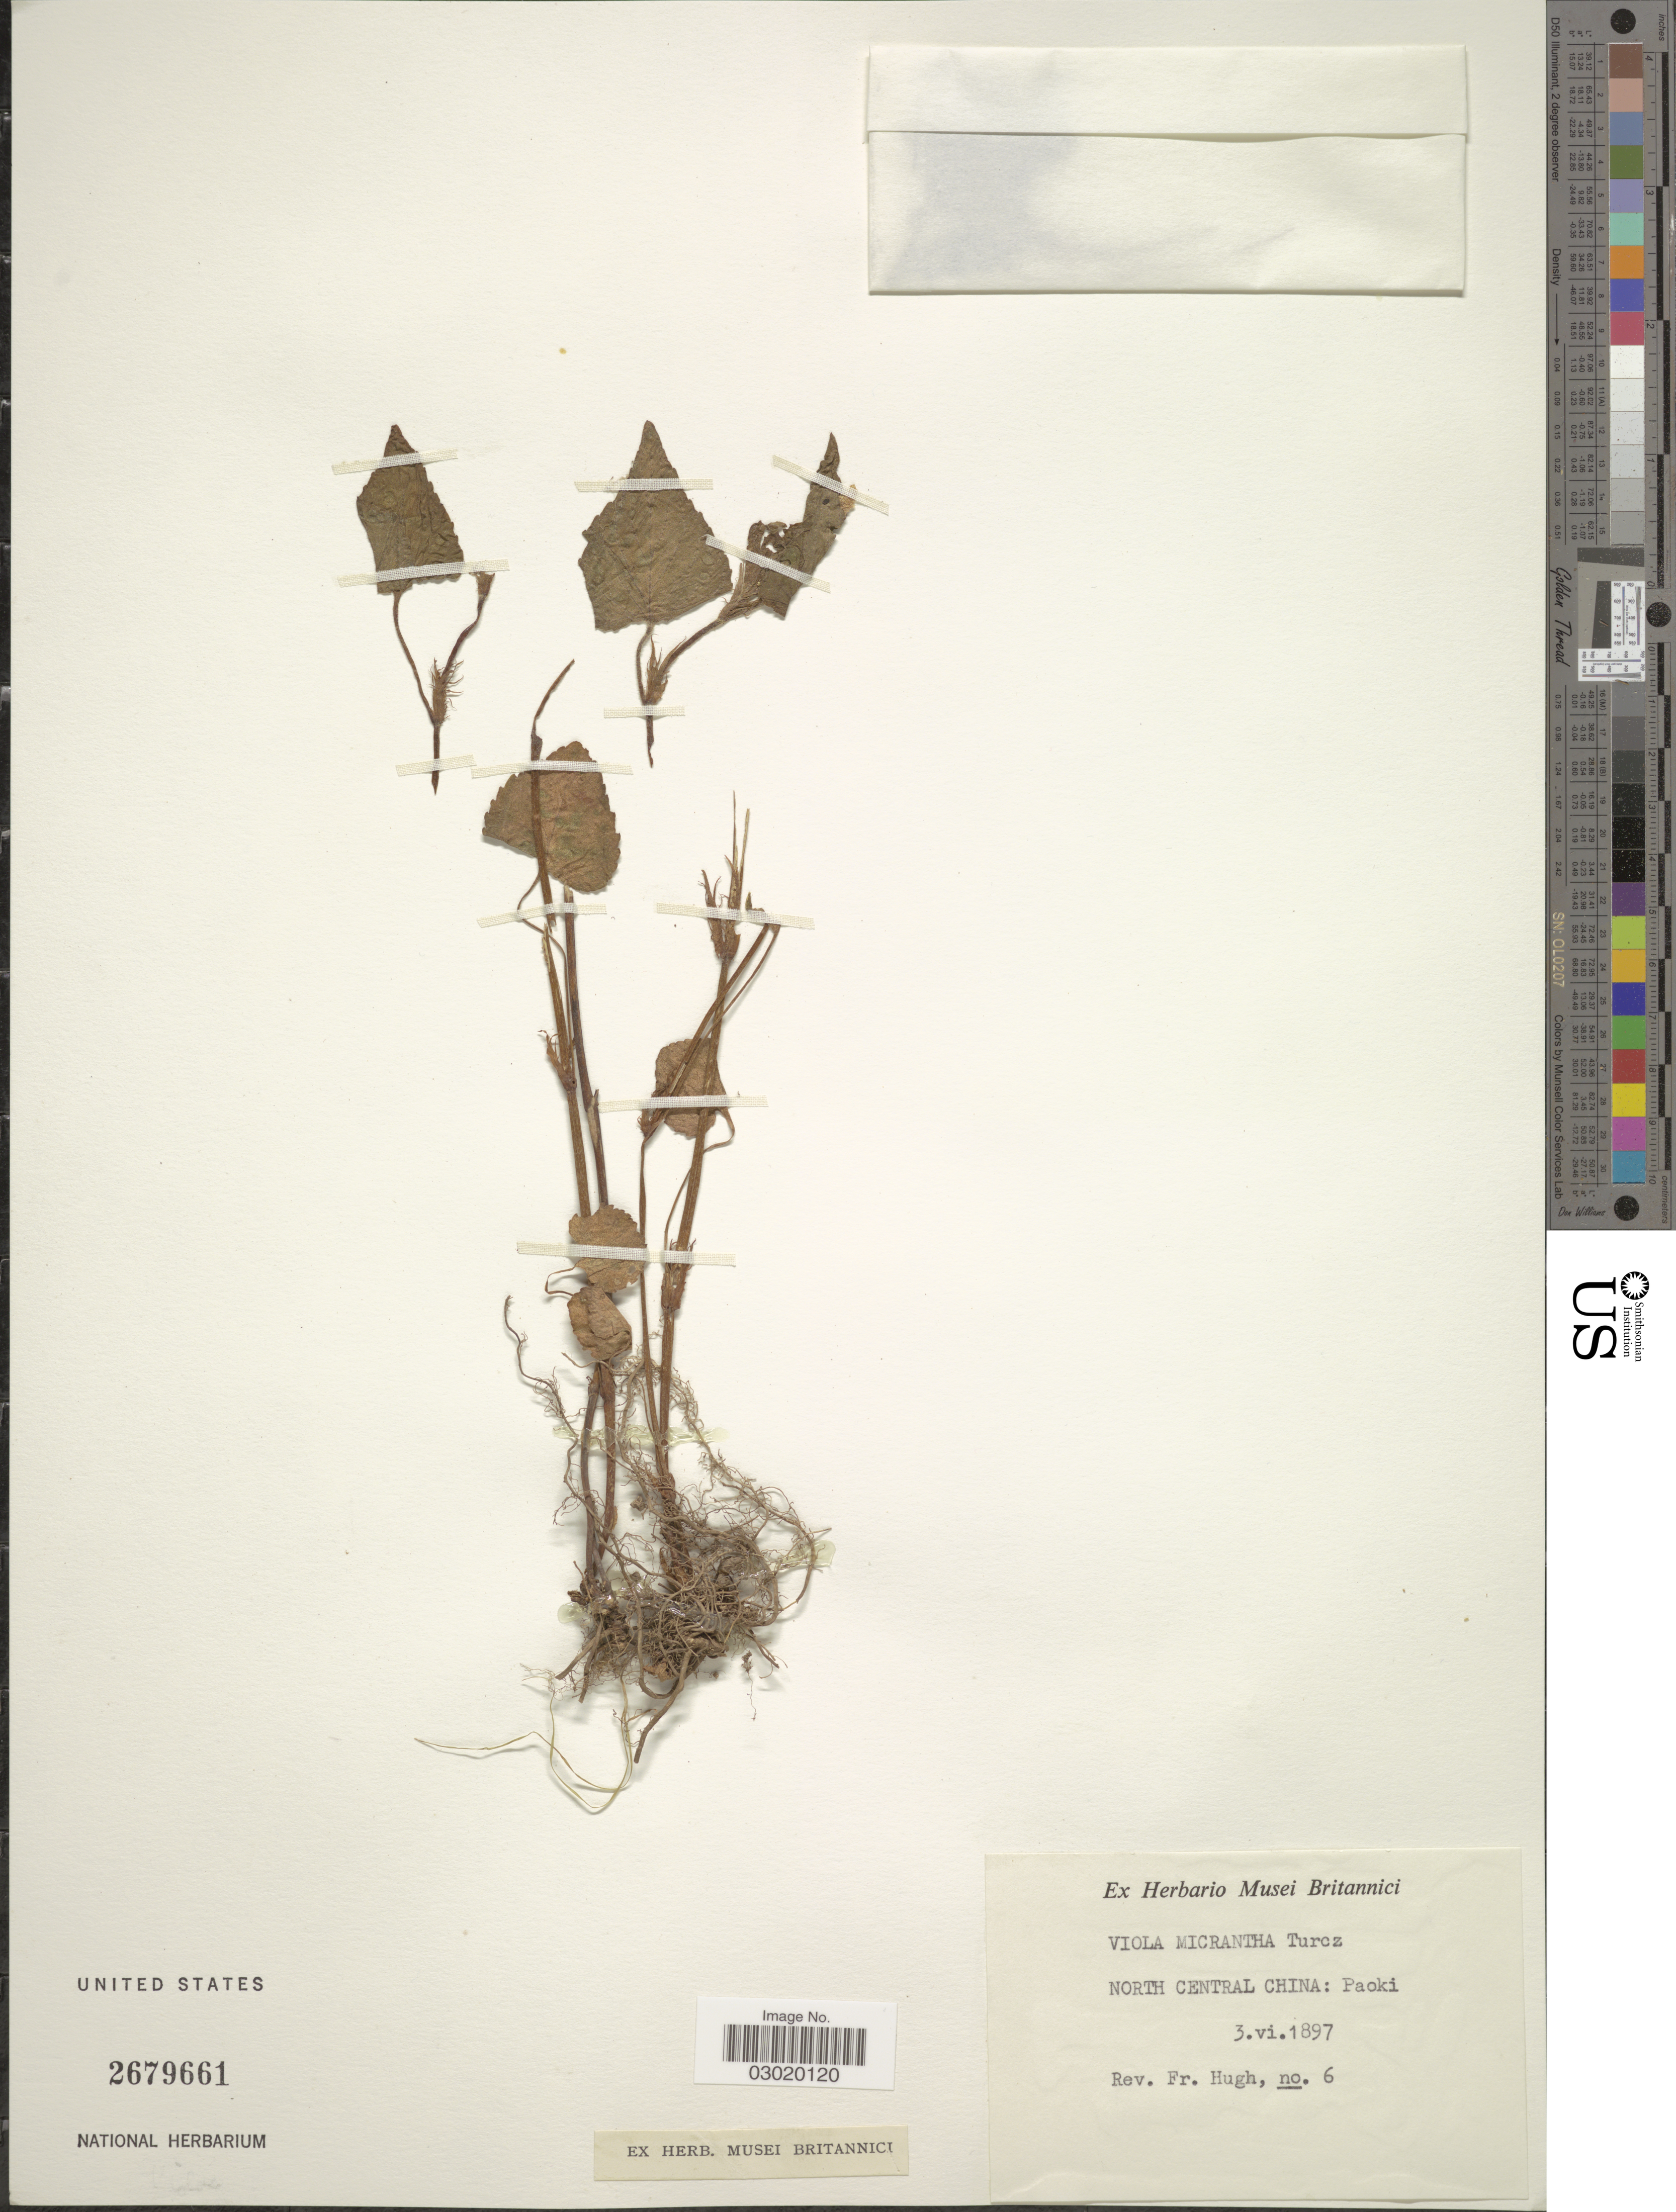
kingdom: Plantae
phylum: Tracheophyta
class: Magnoliopsida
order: Malpighiales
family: Violaceae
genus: Viola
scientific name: Viola micrantha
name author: C. Presl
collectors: F. Hugh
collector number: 6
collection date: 1897-06-03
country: China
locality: North Central China: Paoki.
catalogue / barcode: US 2679661